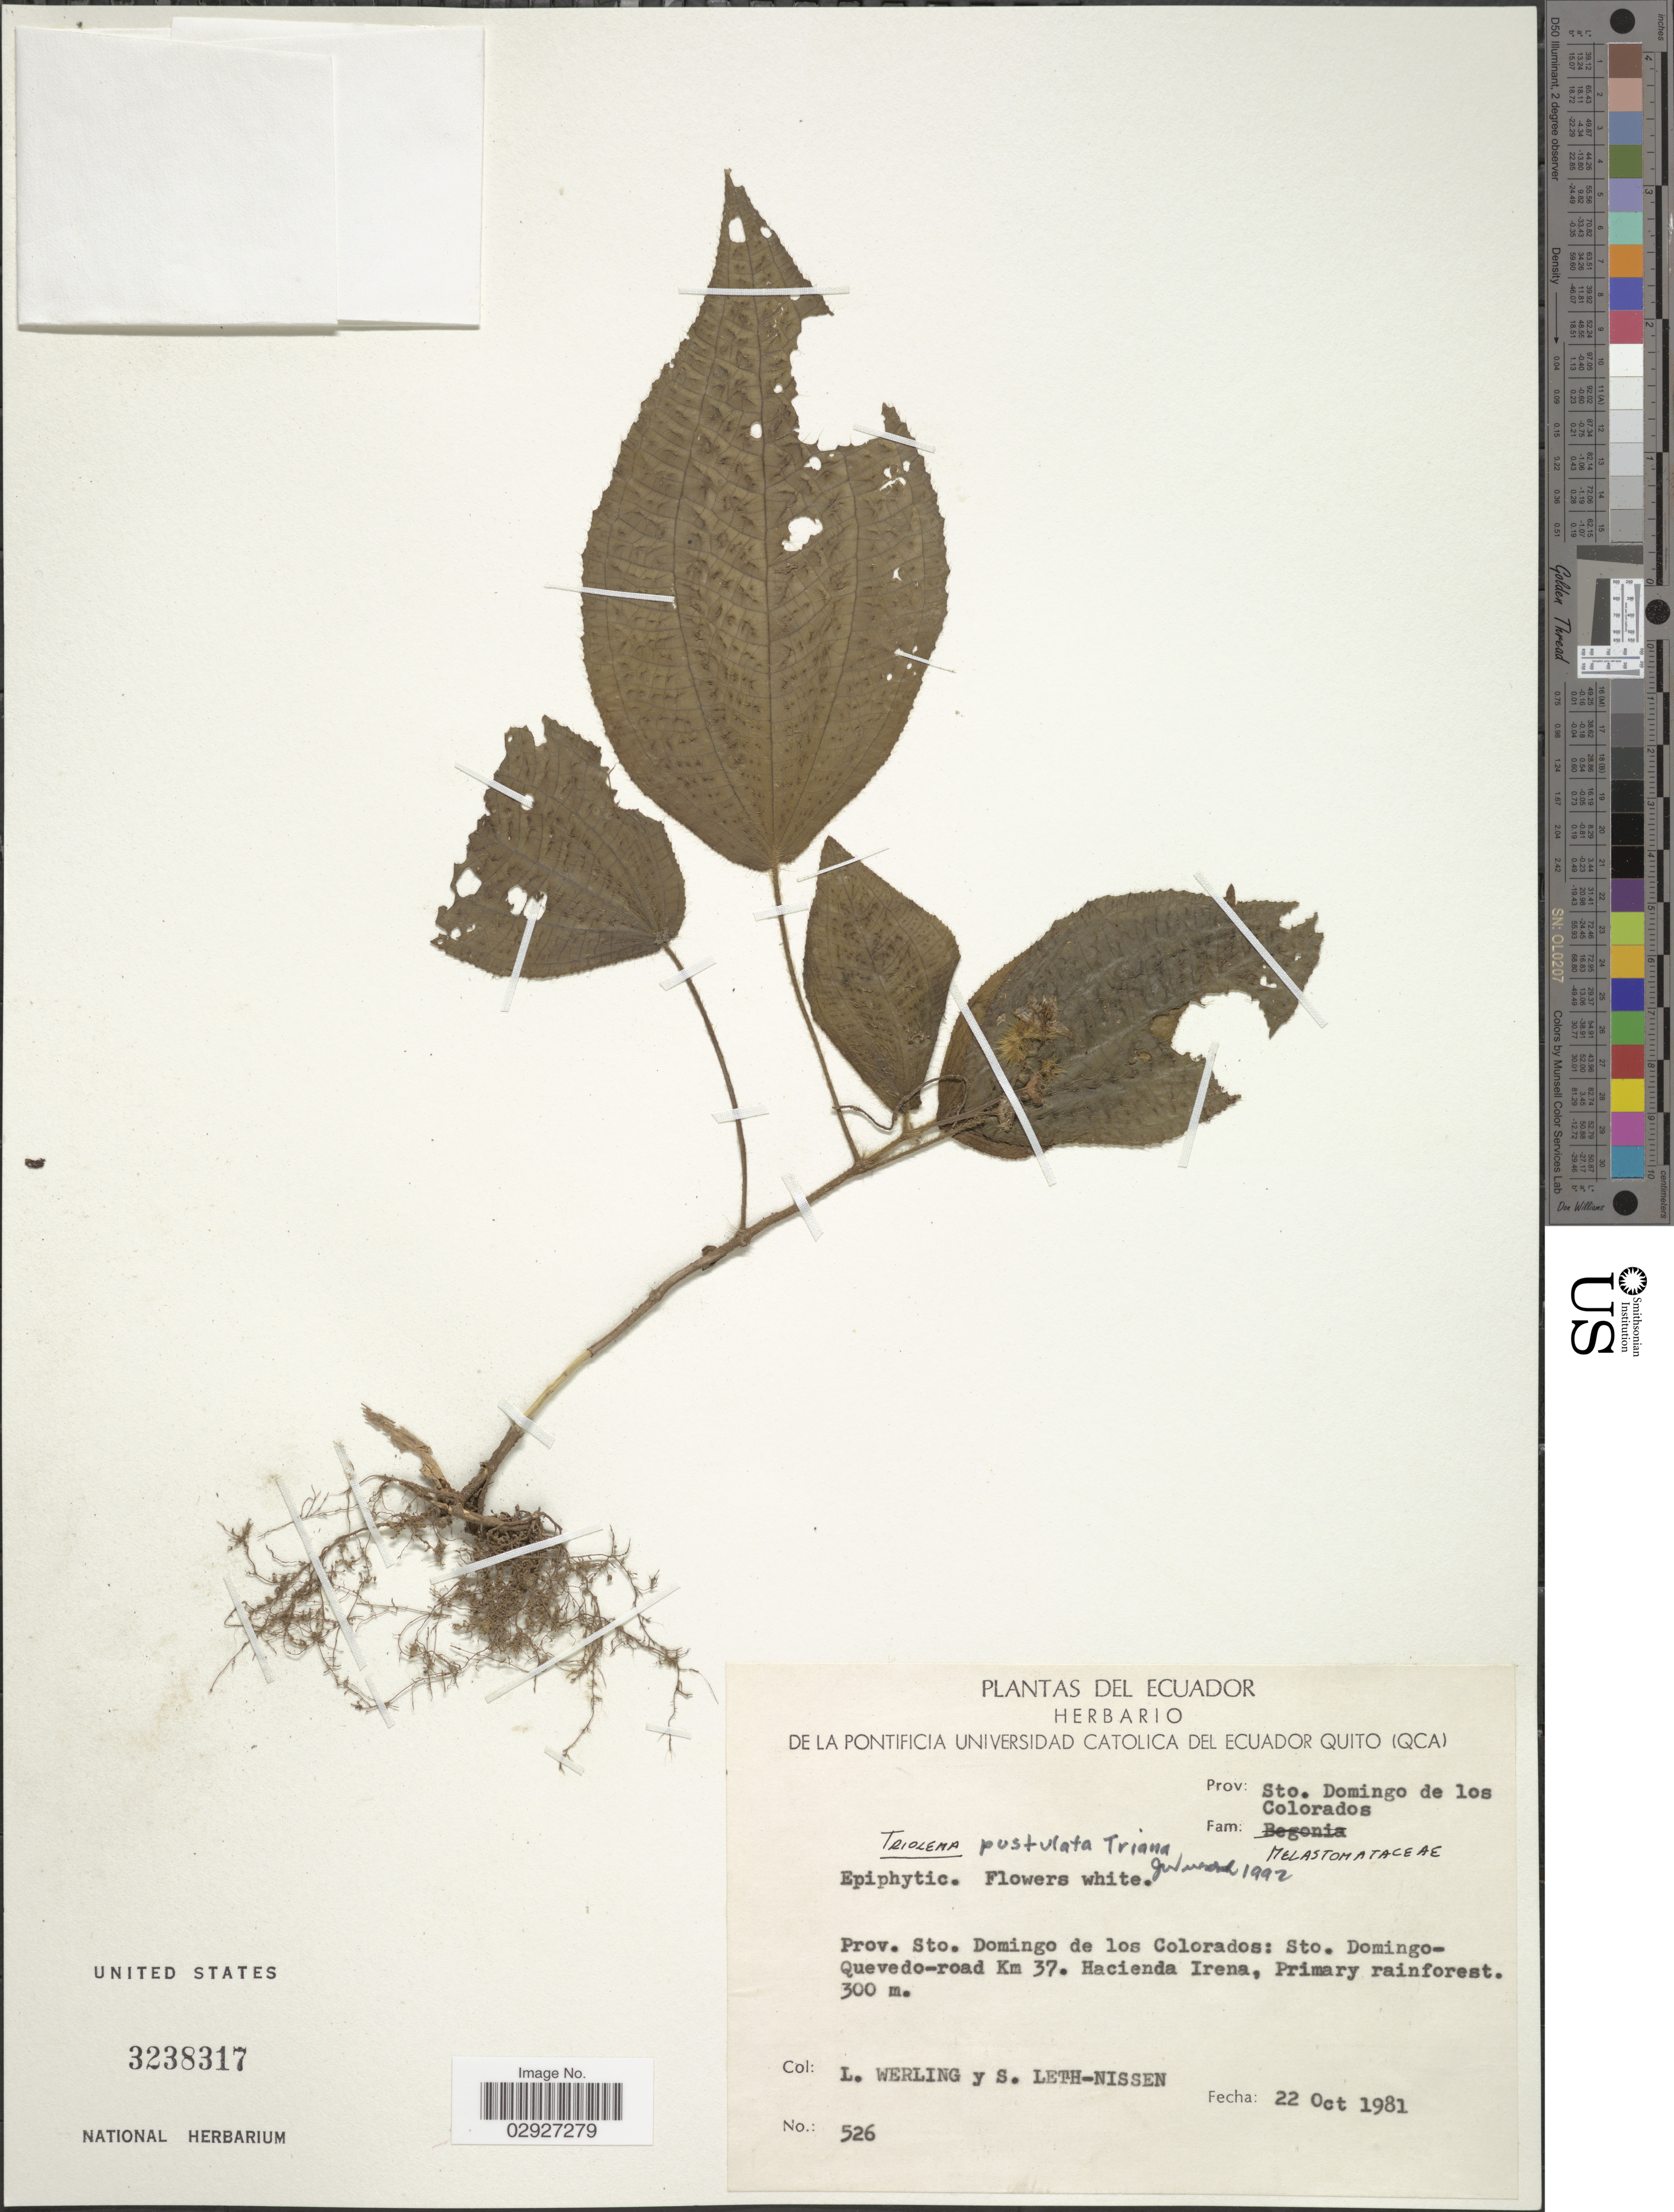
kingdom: Plantae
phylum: Tracheophyta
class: Magnoliopsida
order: Myrtales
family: Melastomataceae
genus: Triolena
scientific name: Triolena pustulata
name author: Triana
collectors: L. Werling & S. Leth-Nissen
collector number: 526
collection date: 1981-10-22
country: Ecuador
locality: Prov.: Sto. Domingo de los Colorados, Prov. Sto. Domingo de los Colorados: Sto. Domingo-Quevedo-road Km 37, Hacienda Irena.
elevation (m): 300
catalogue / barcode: US 3238317